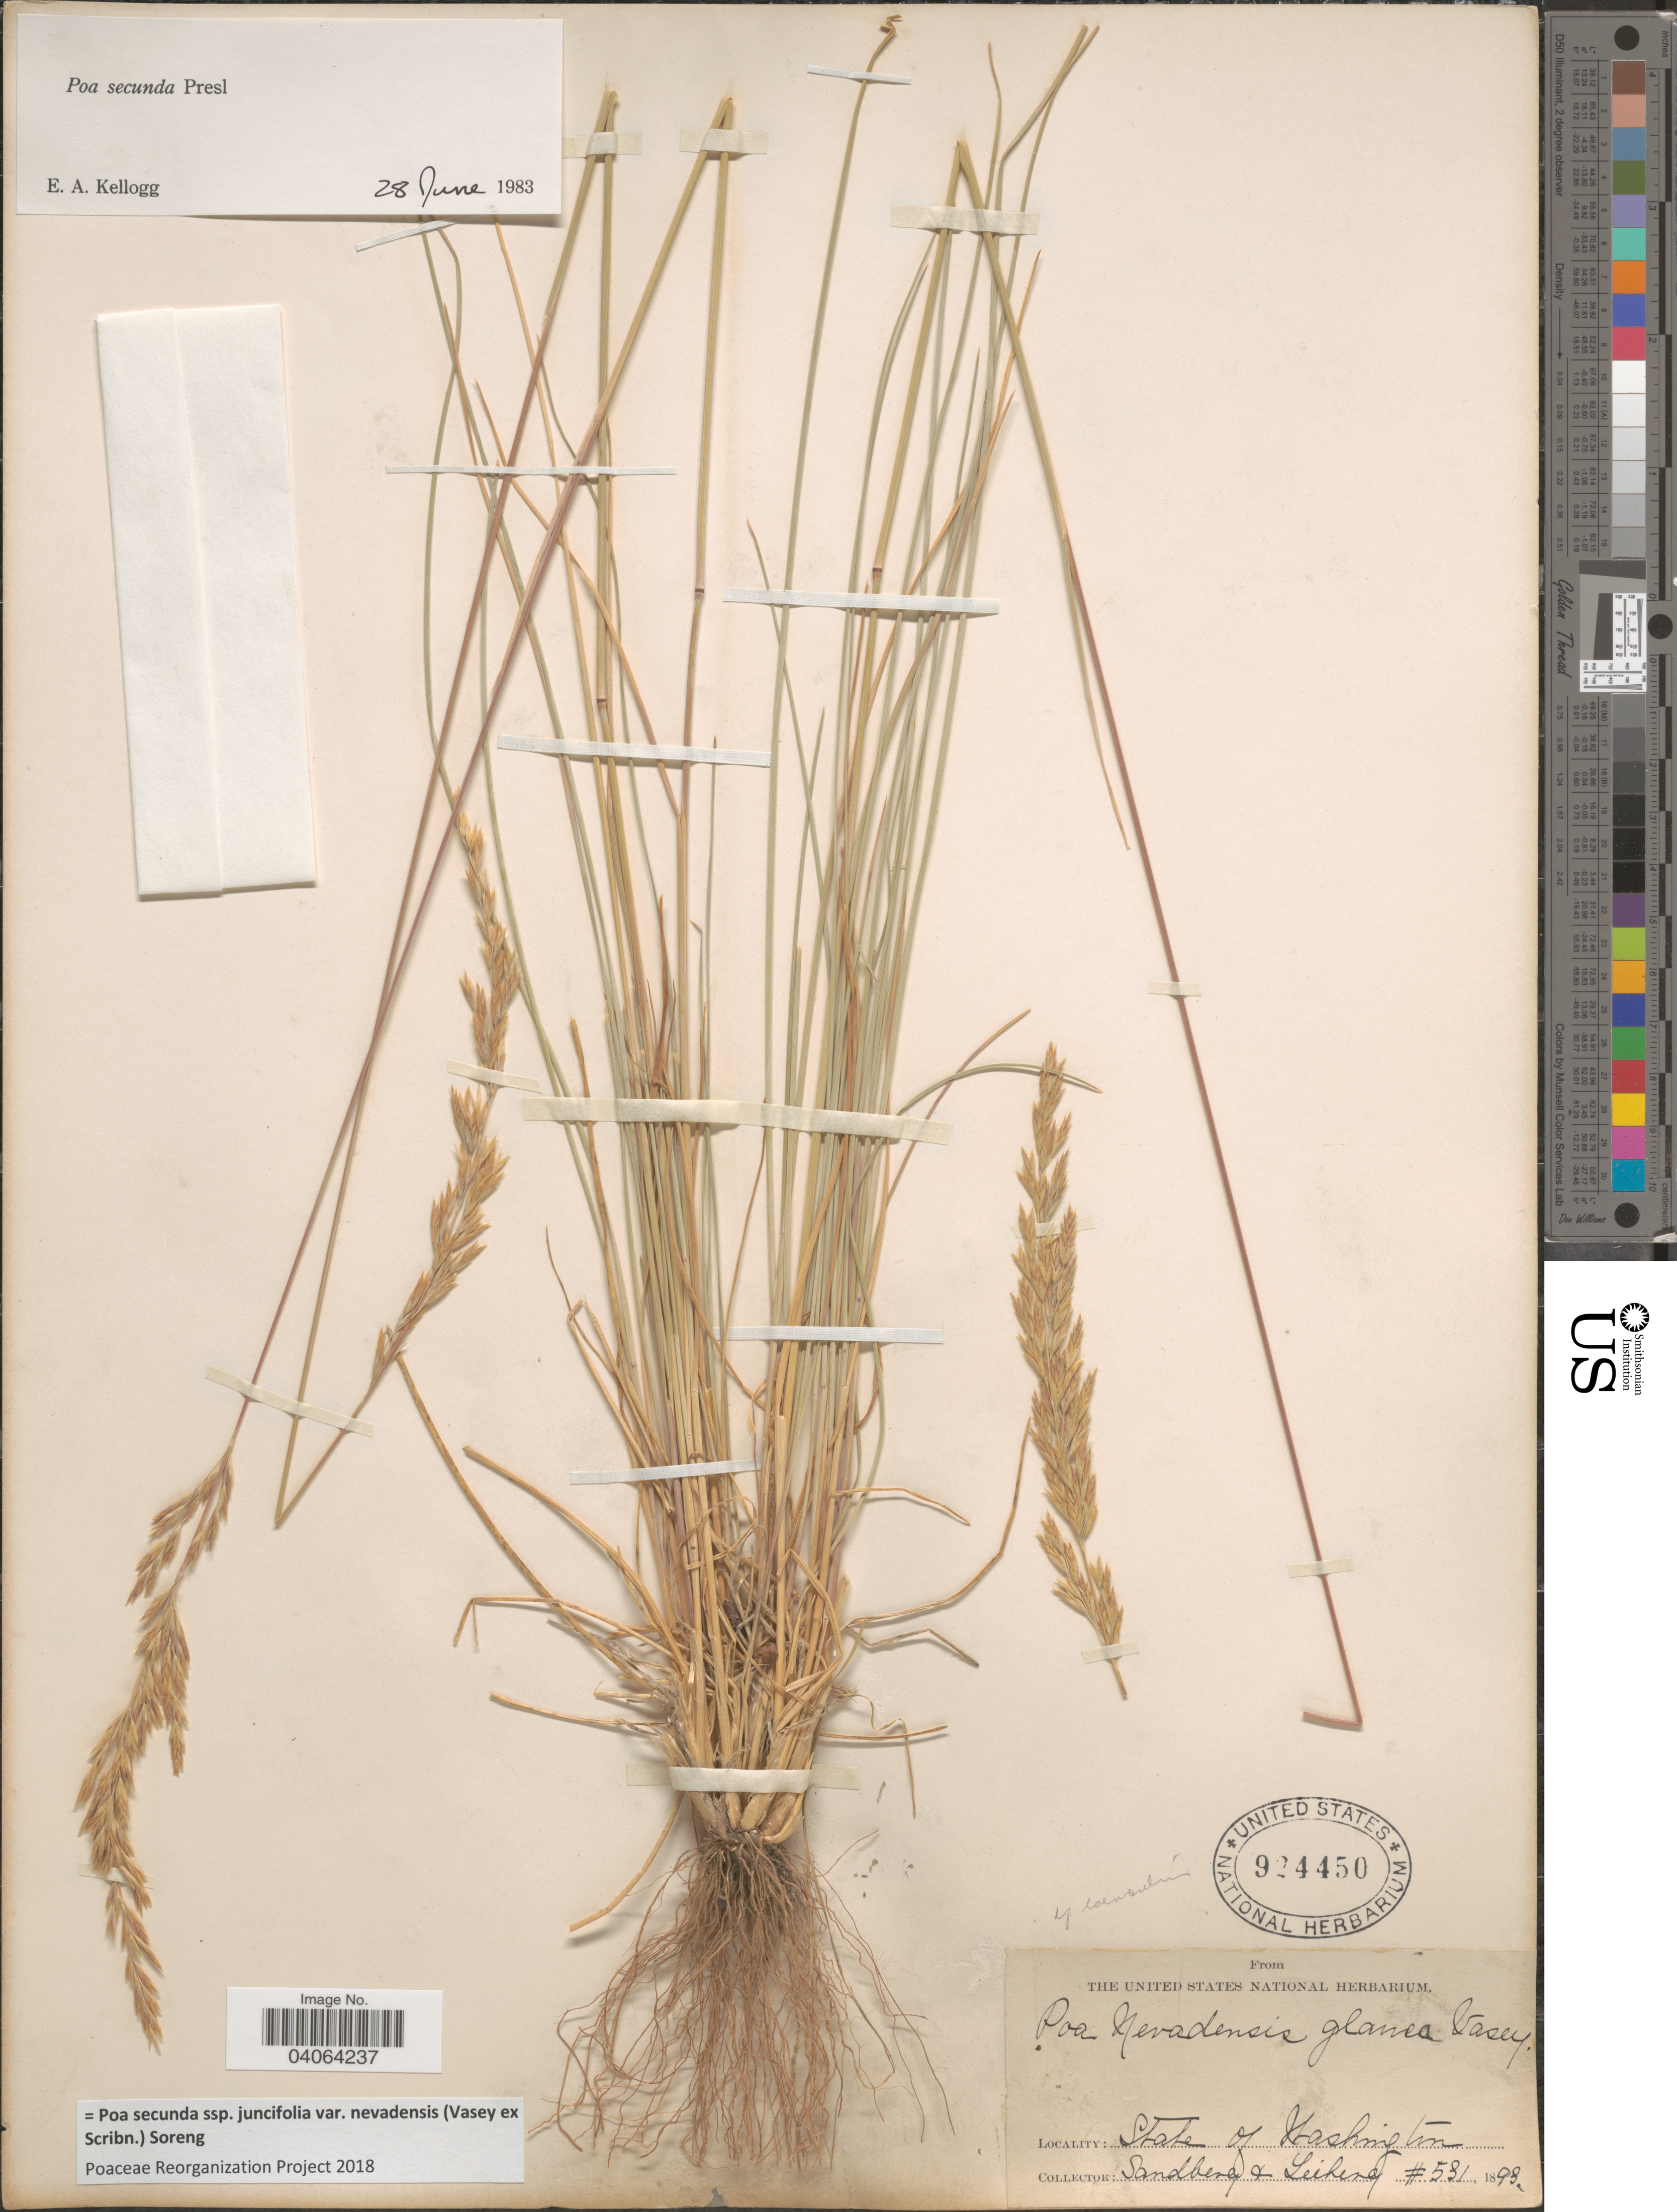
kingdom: Plantae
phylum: Tracheophyta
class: Liliopsida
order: Poales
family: Poaceae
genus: Poa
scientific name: Poa secunda subsp. juncifolia var. nevadensis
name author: (Vasey ex Scribn.) Soreng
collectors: Sandberg & -. Leiberg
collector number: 531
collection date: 1893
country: United States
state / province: Washington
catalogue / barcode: US 924450